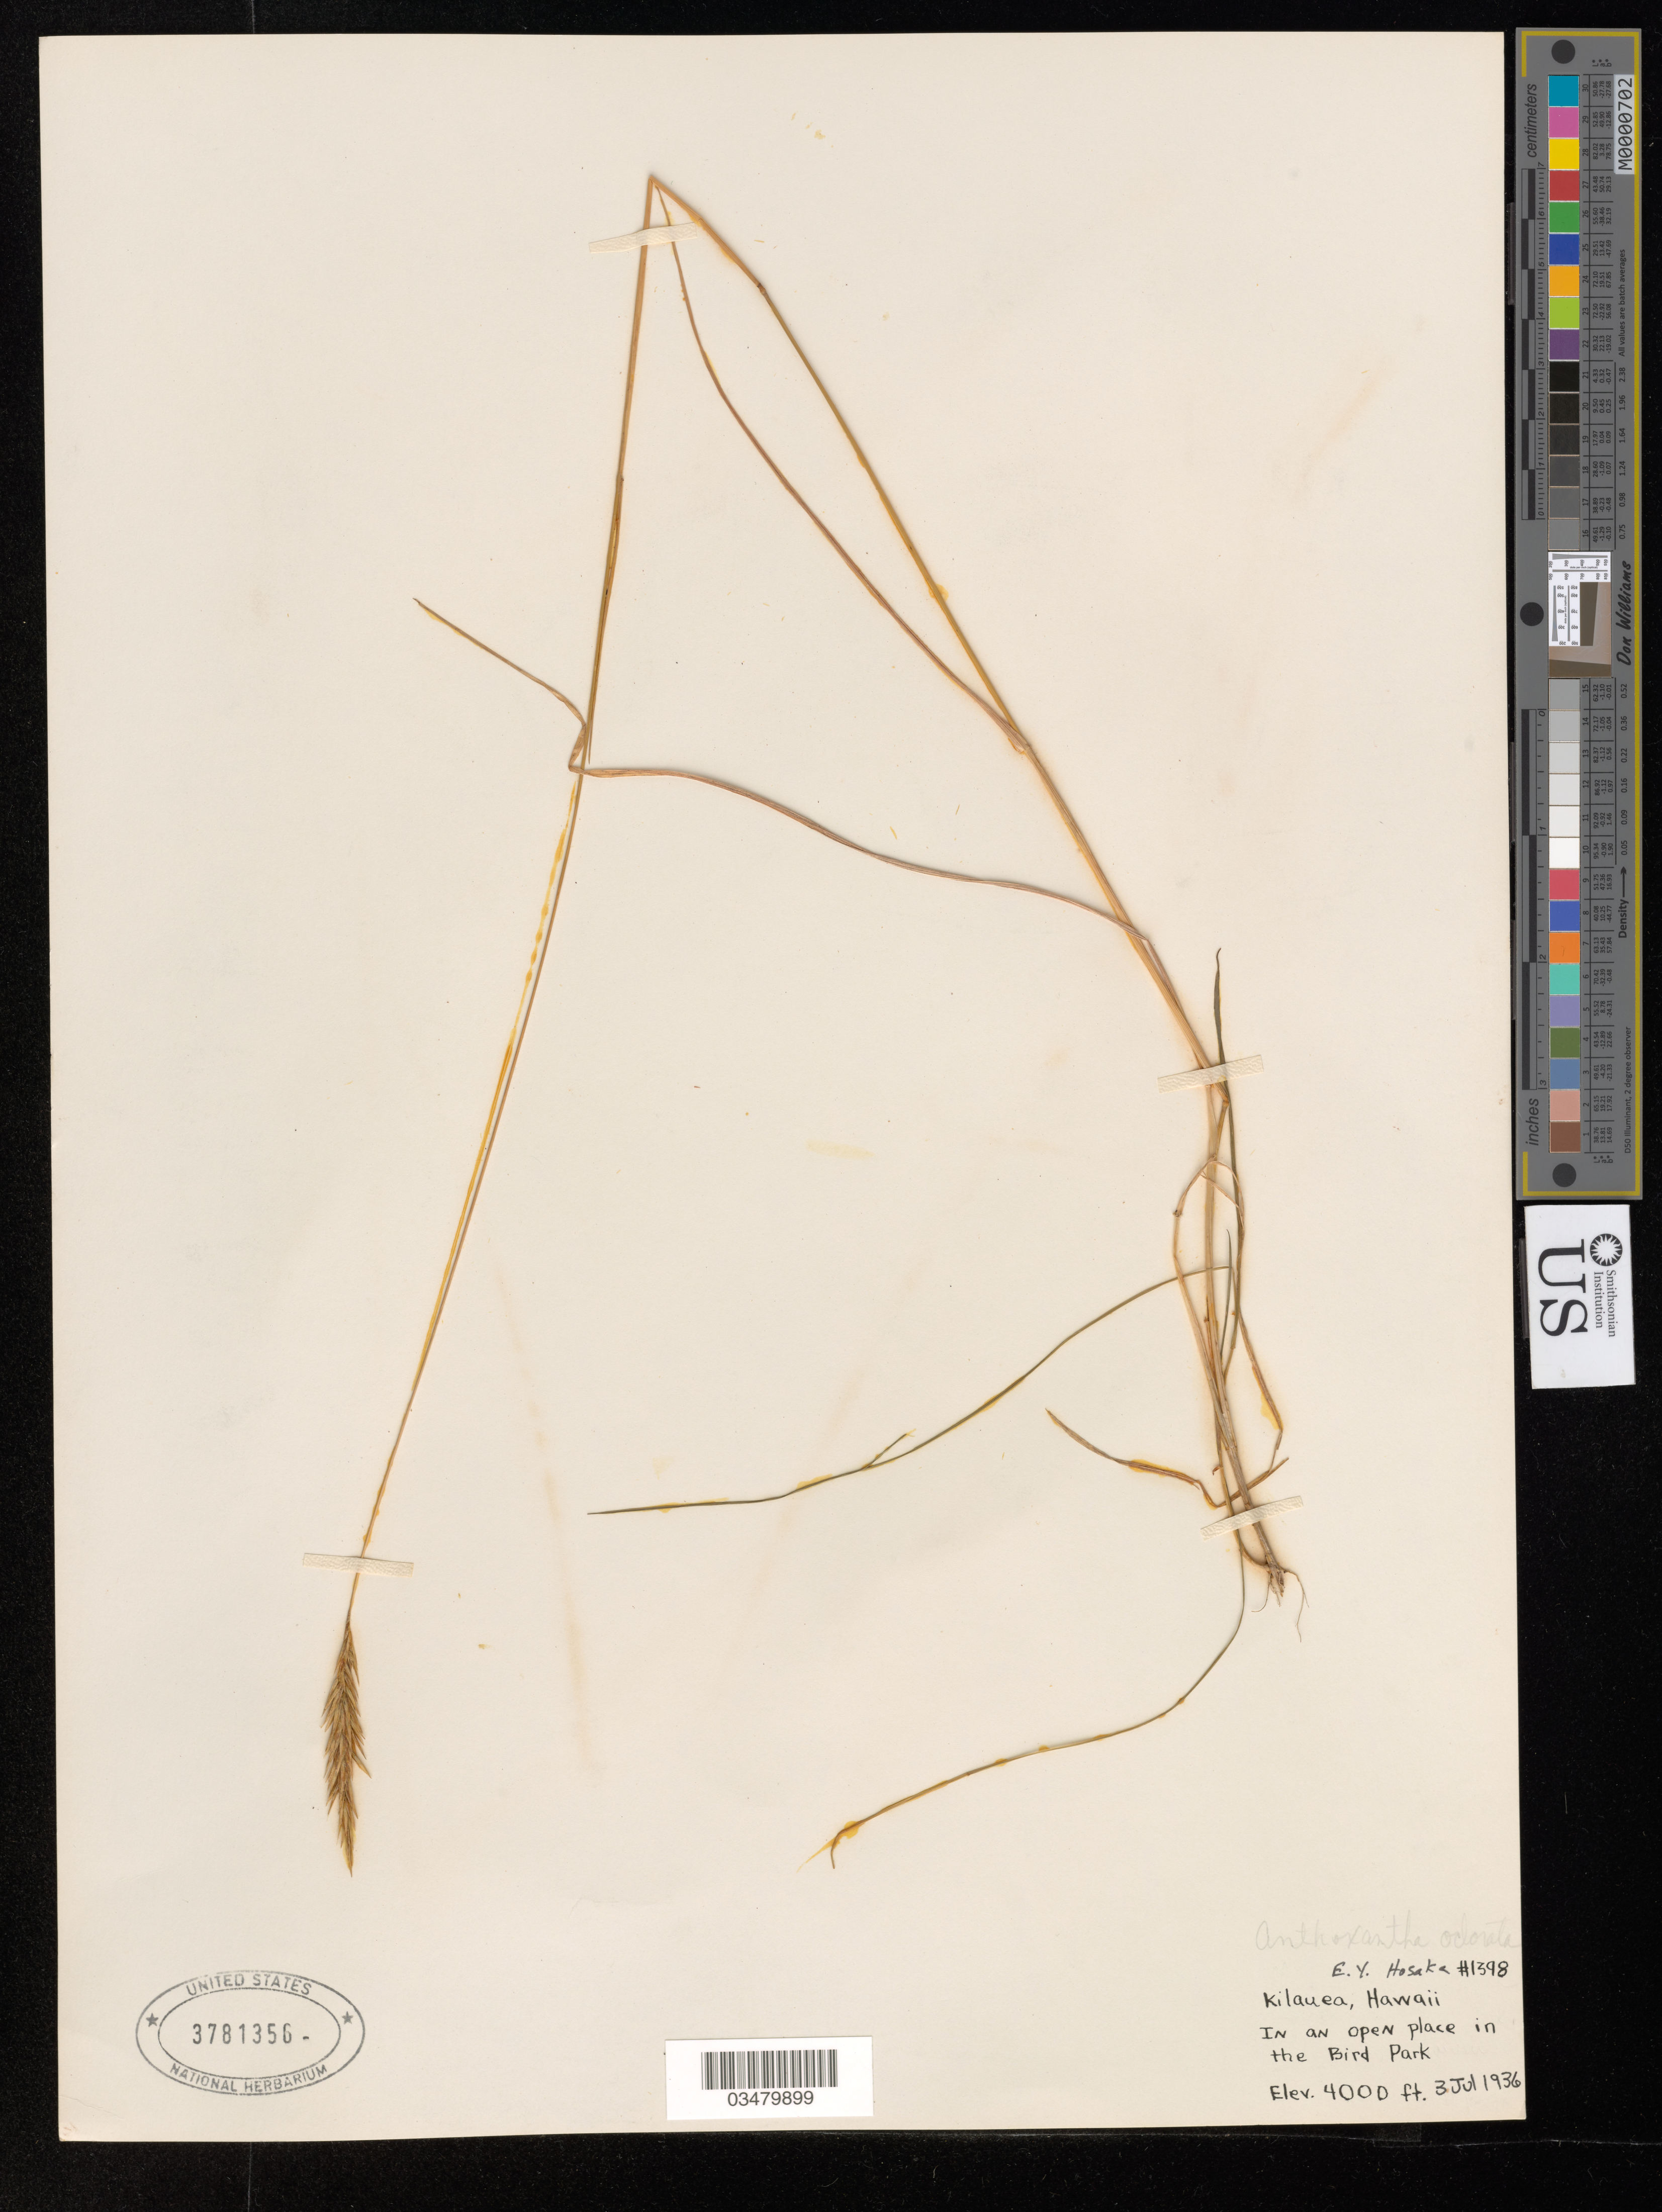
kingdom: Plantae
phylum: Tracheophyta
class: Liliopsida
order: Poales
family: Poaceae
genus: Anthoxanthum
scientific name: Anthoxanthum odoratum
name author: L.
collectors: E. Y. Hosaka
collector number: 1398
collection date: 1936-07-03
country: United States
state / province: Hawaii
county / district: Hawaii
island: Hawaii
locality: Kilauea, Hawaii, in an open place in the Bird Park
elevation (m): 1219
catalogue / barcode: US 3781356